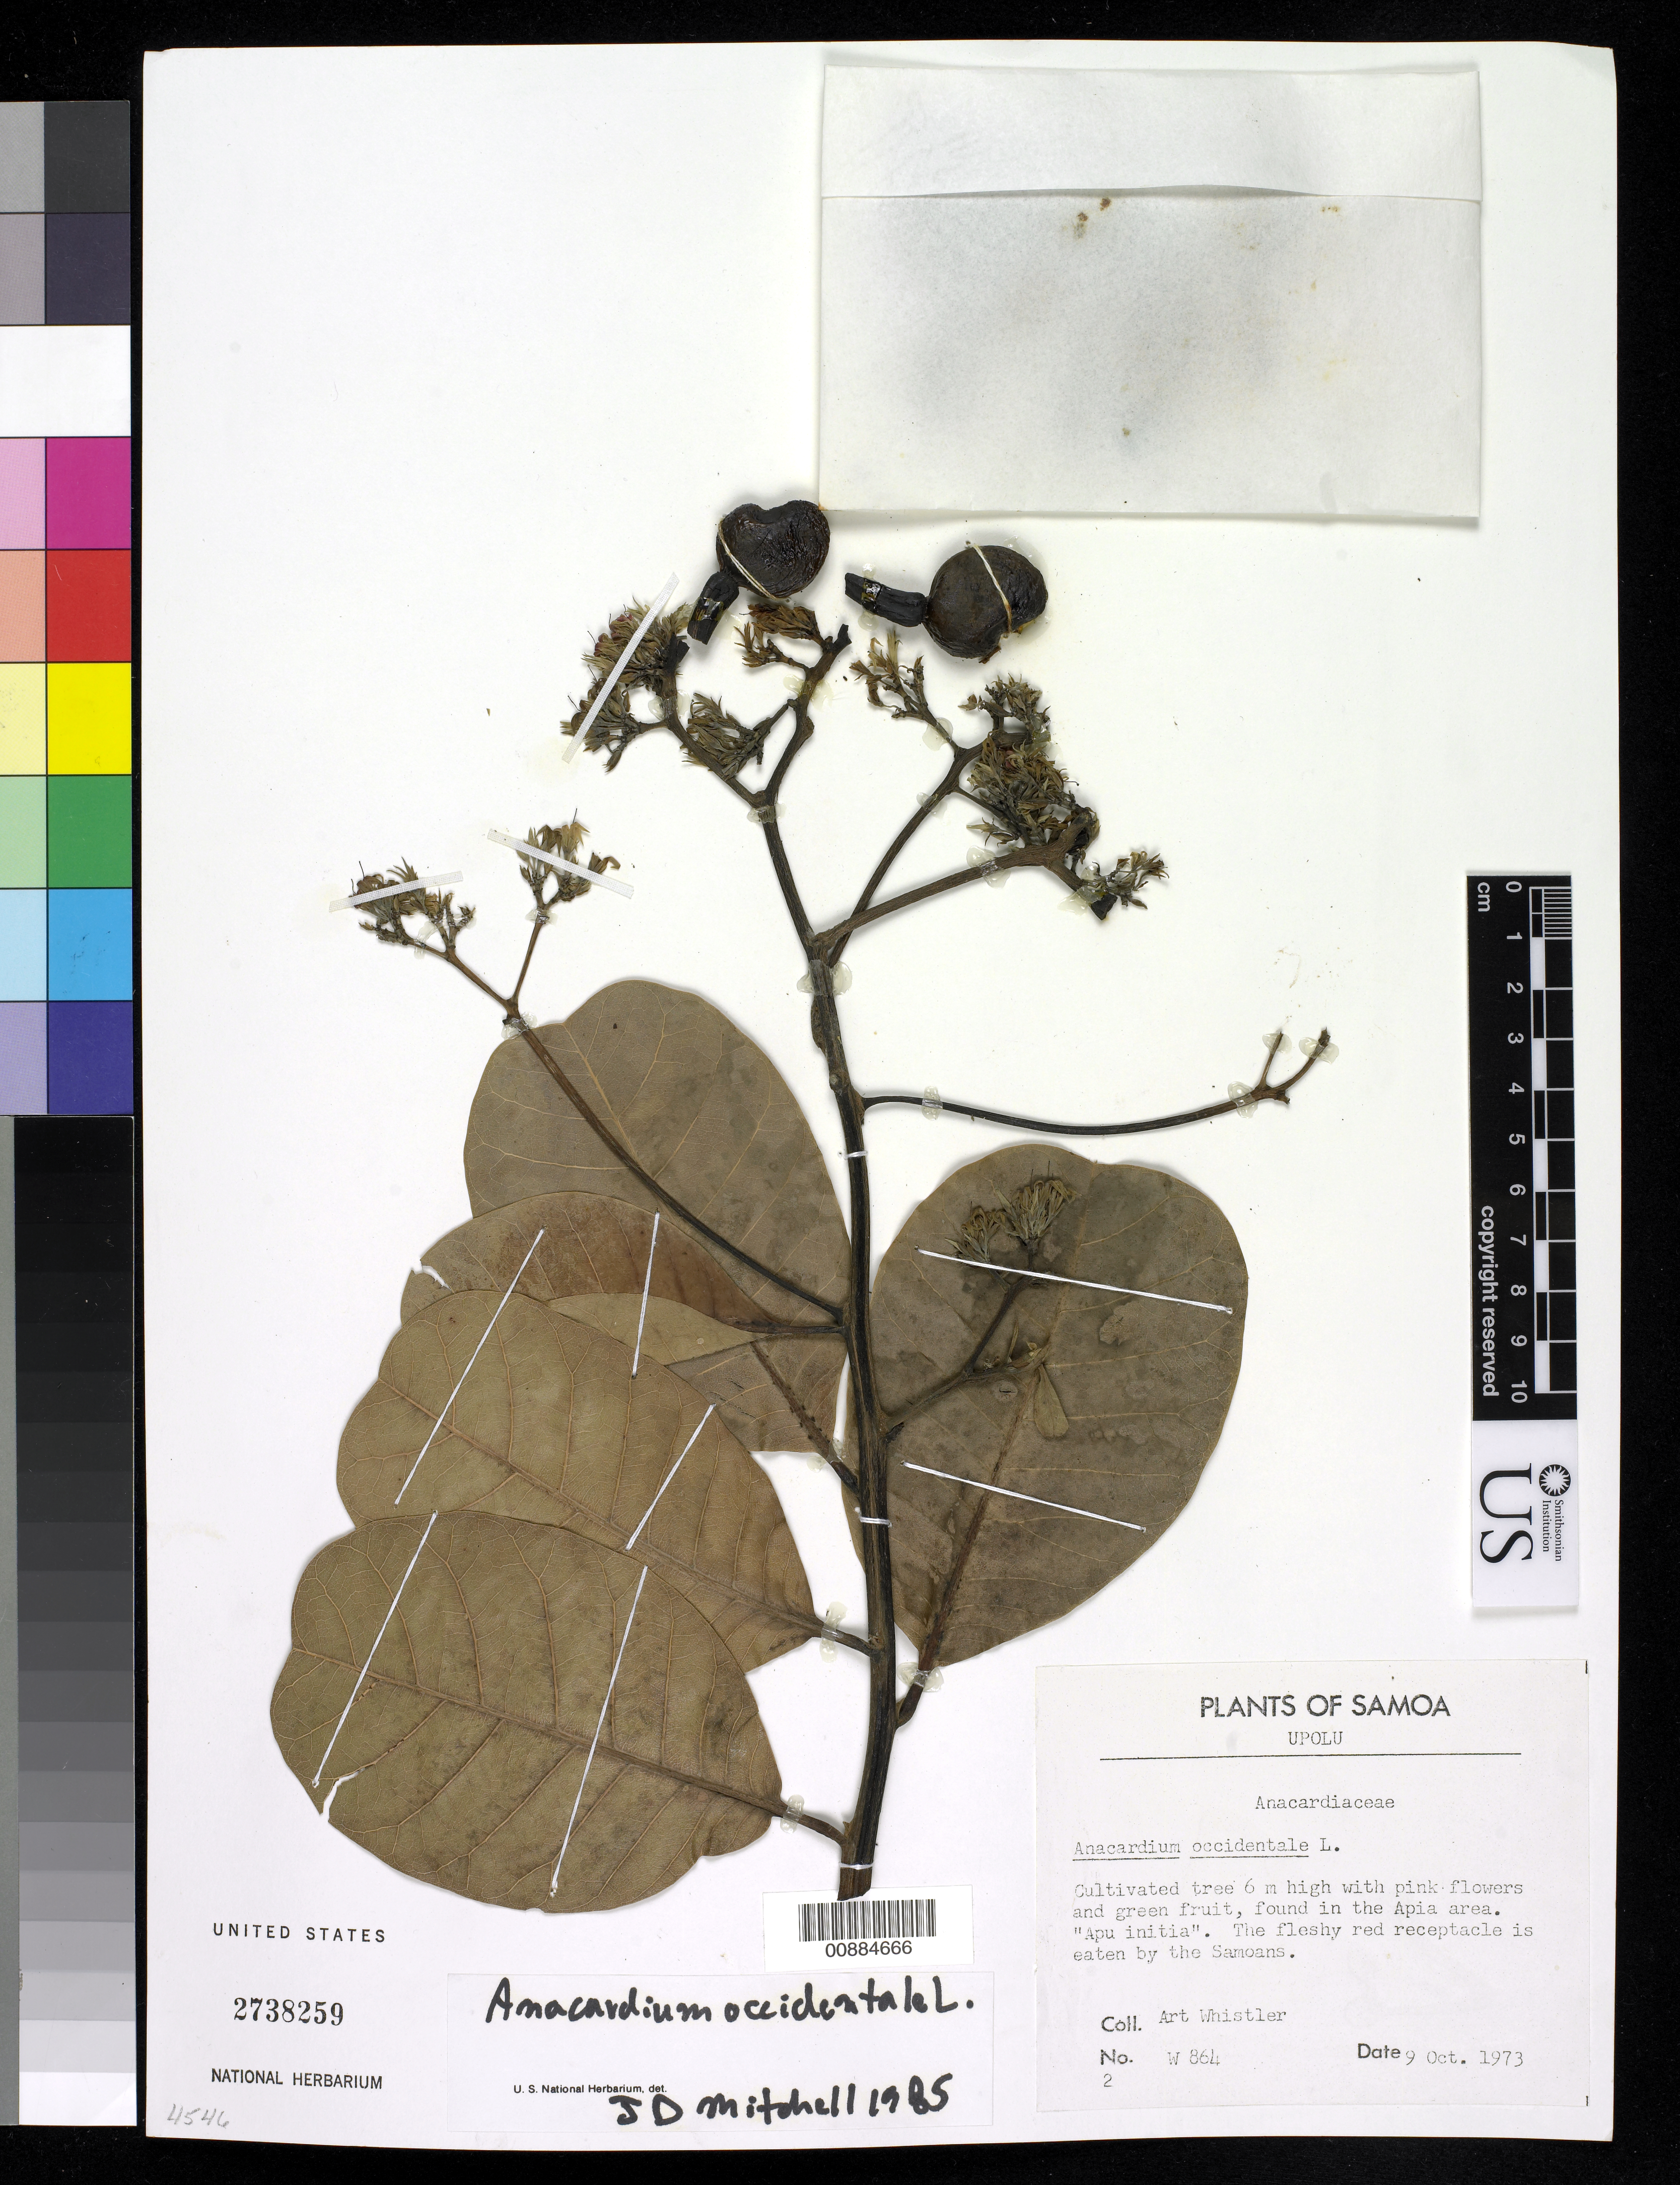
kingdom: Plantae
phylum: Tracheophyta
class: Magnoliopsida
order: Sapindales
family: Anacardiaceae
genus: Anacardium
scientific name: Anacardium occidentale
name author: L.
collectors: A. Whistler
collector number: W 864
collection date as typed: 09 Oct 1973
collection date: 1973-10-09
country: Samoa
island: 'Upolu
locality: Samoa, Upolu, found in the Apai area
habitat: found in the Apai area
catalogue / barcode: US 2738259